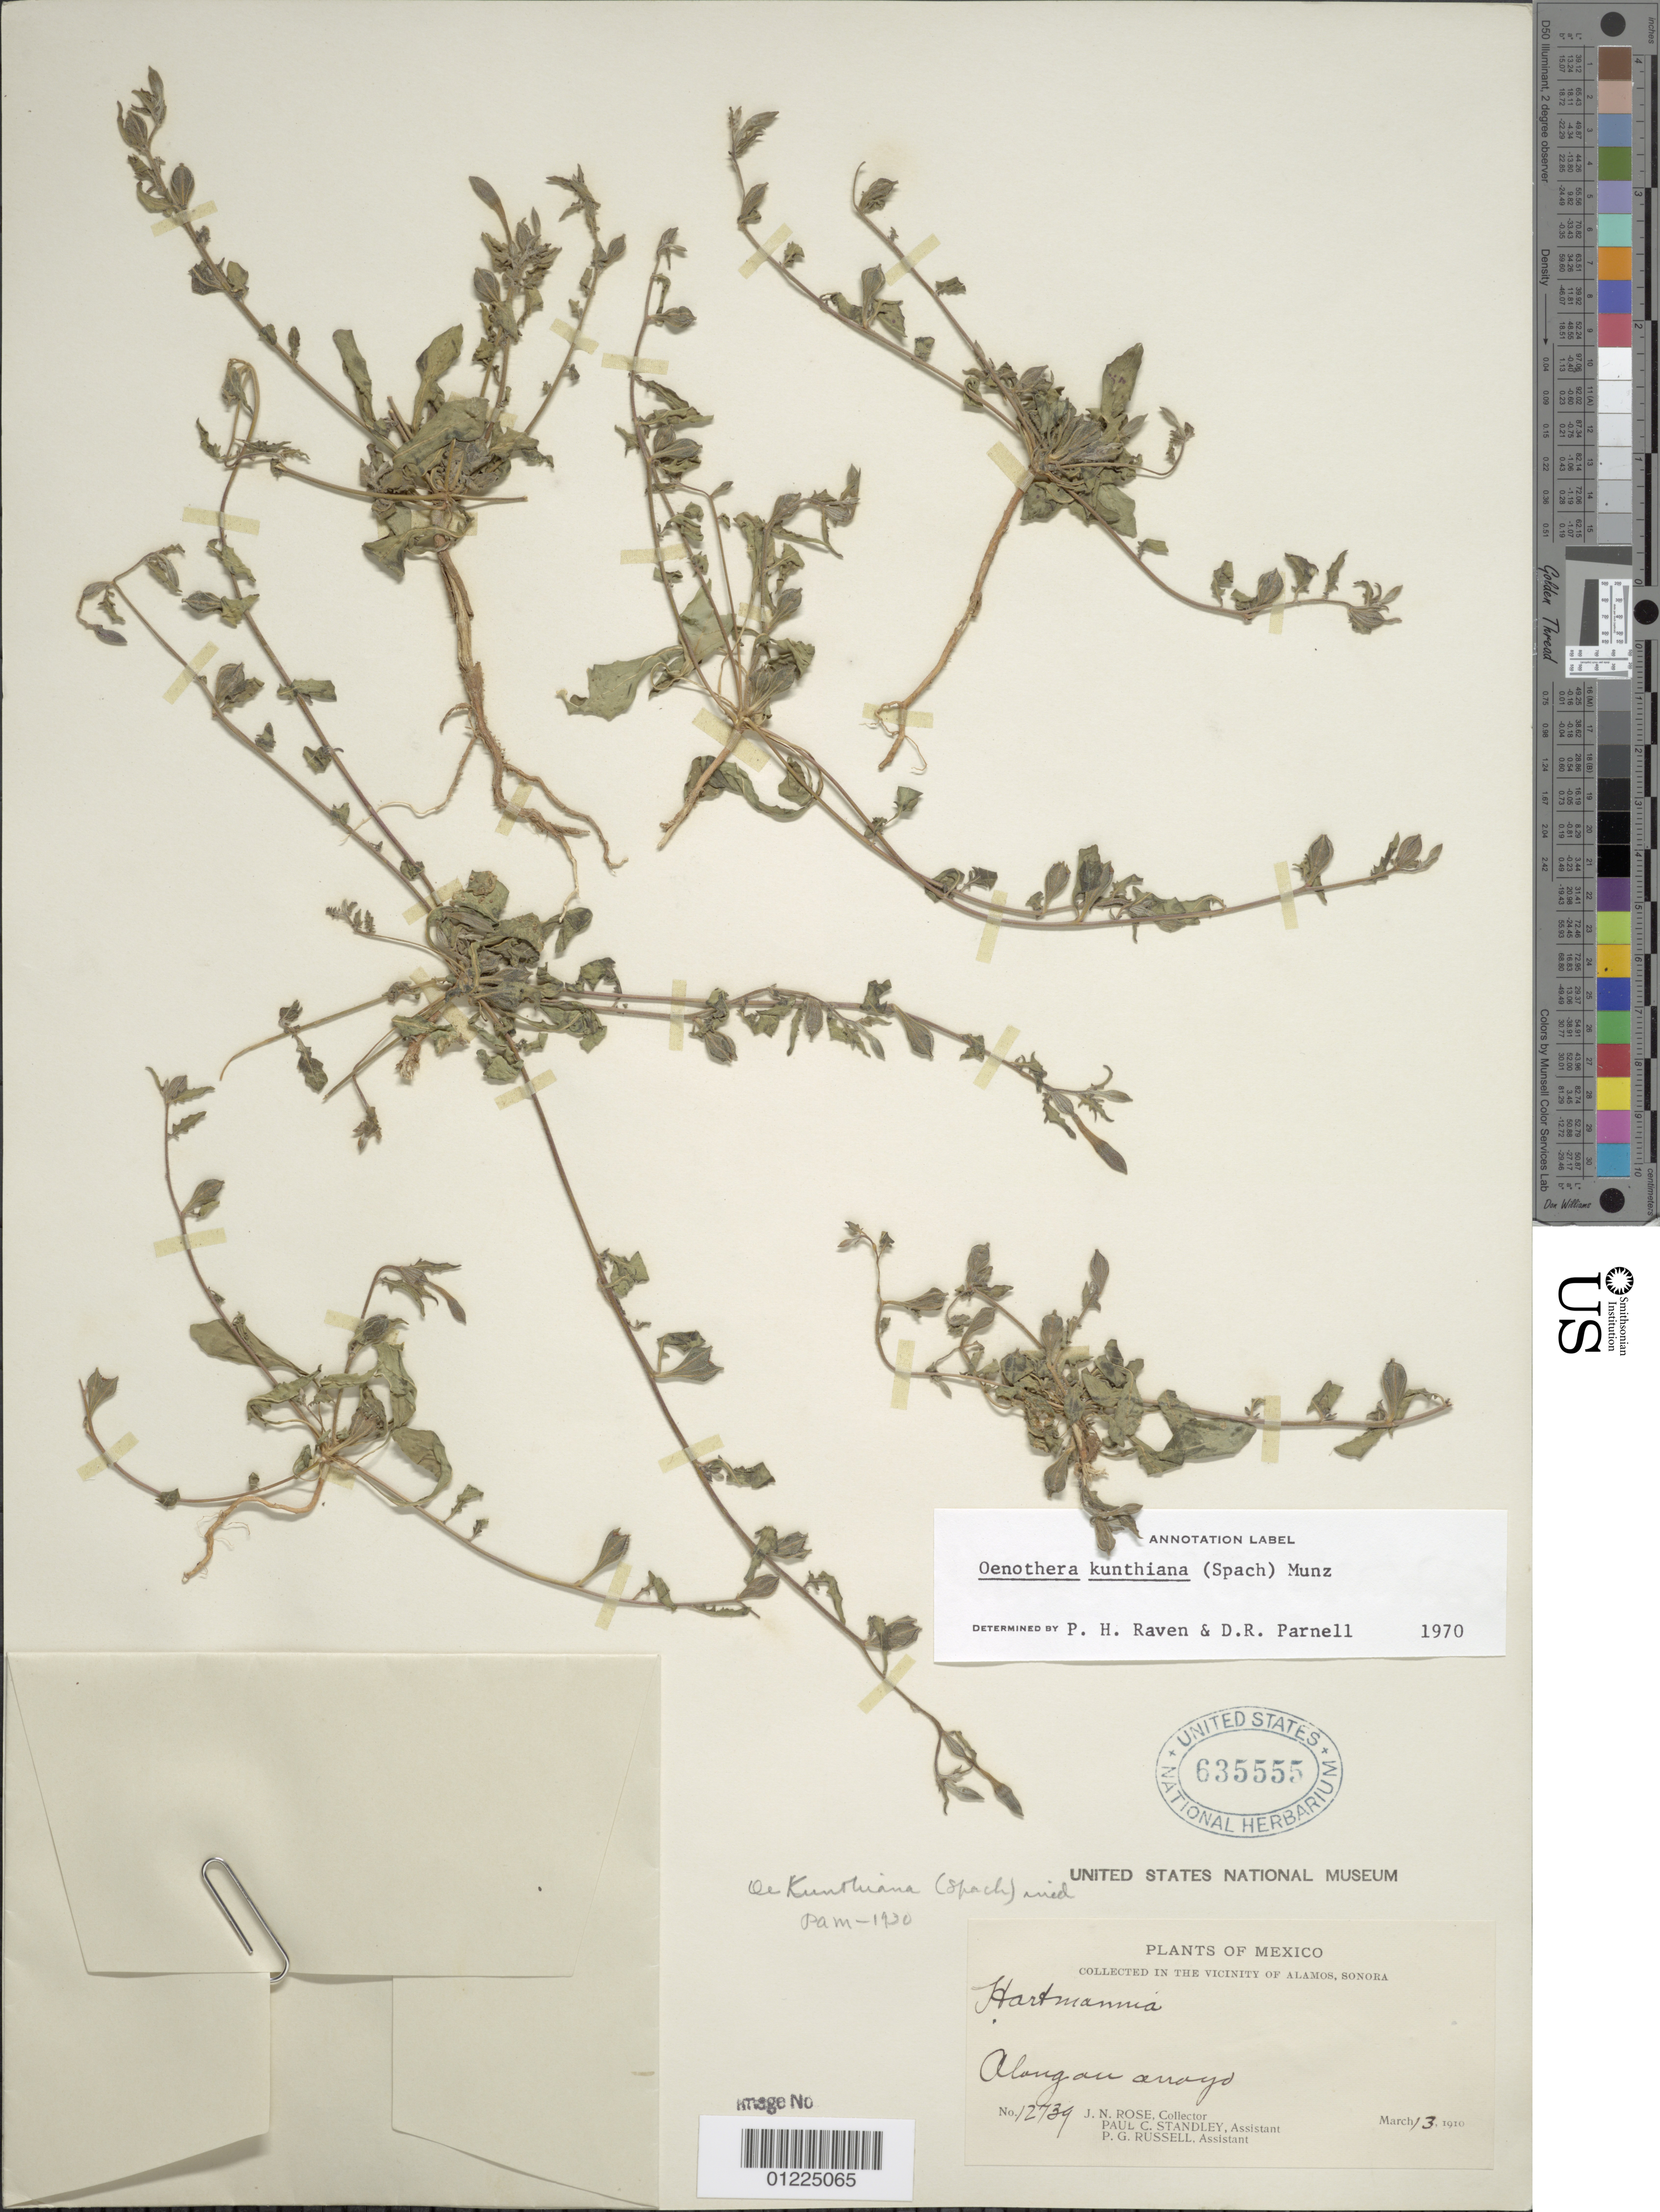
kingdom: Plantae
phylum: Tracheophyta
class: Magnoliopsida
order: Myrtales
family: Onagraceae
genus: Oenothera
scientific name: Oenothera kunthiana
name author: (Spach) Munz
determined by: Raven, P. H.; Parnell, D. R.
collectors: J. N. Rose, P. C. Standley & P. G. Russell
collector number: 12739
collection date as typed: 13 Mar 1910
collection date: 1910-03-13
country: Mexico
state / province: Sonora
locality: Vicinity of Alamos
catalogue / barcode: US 635555